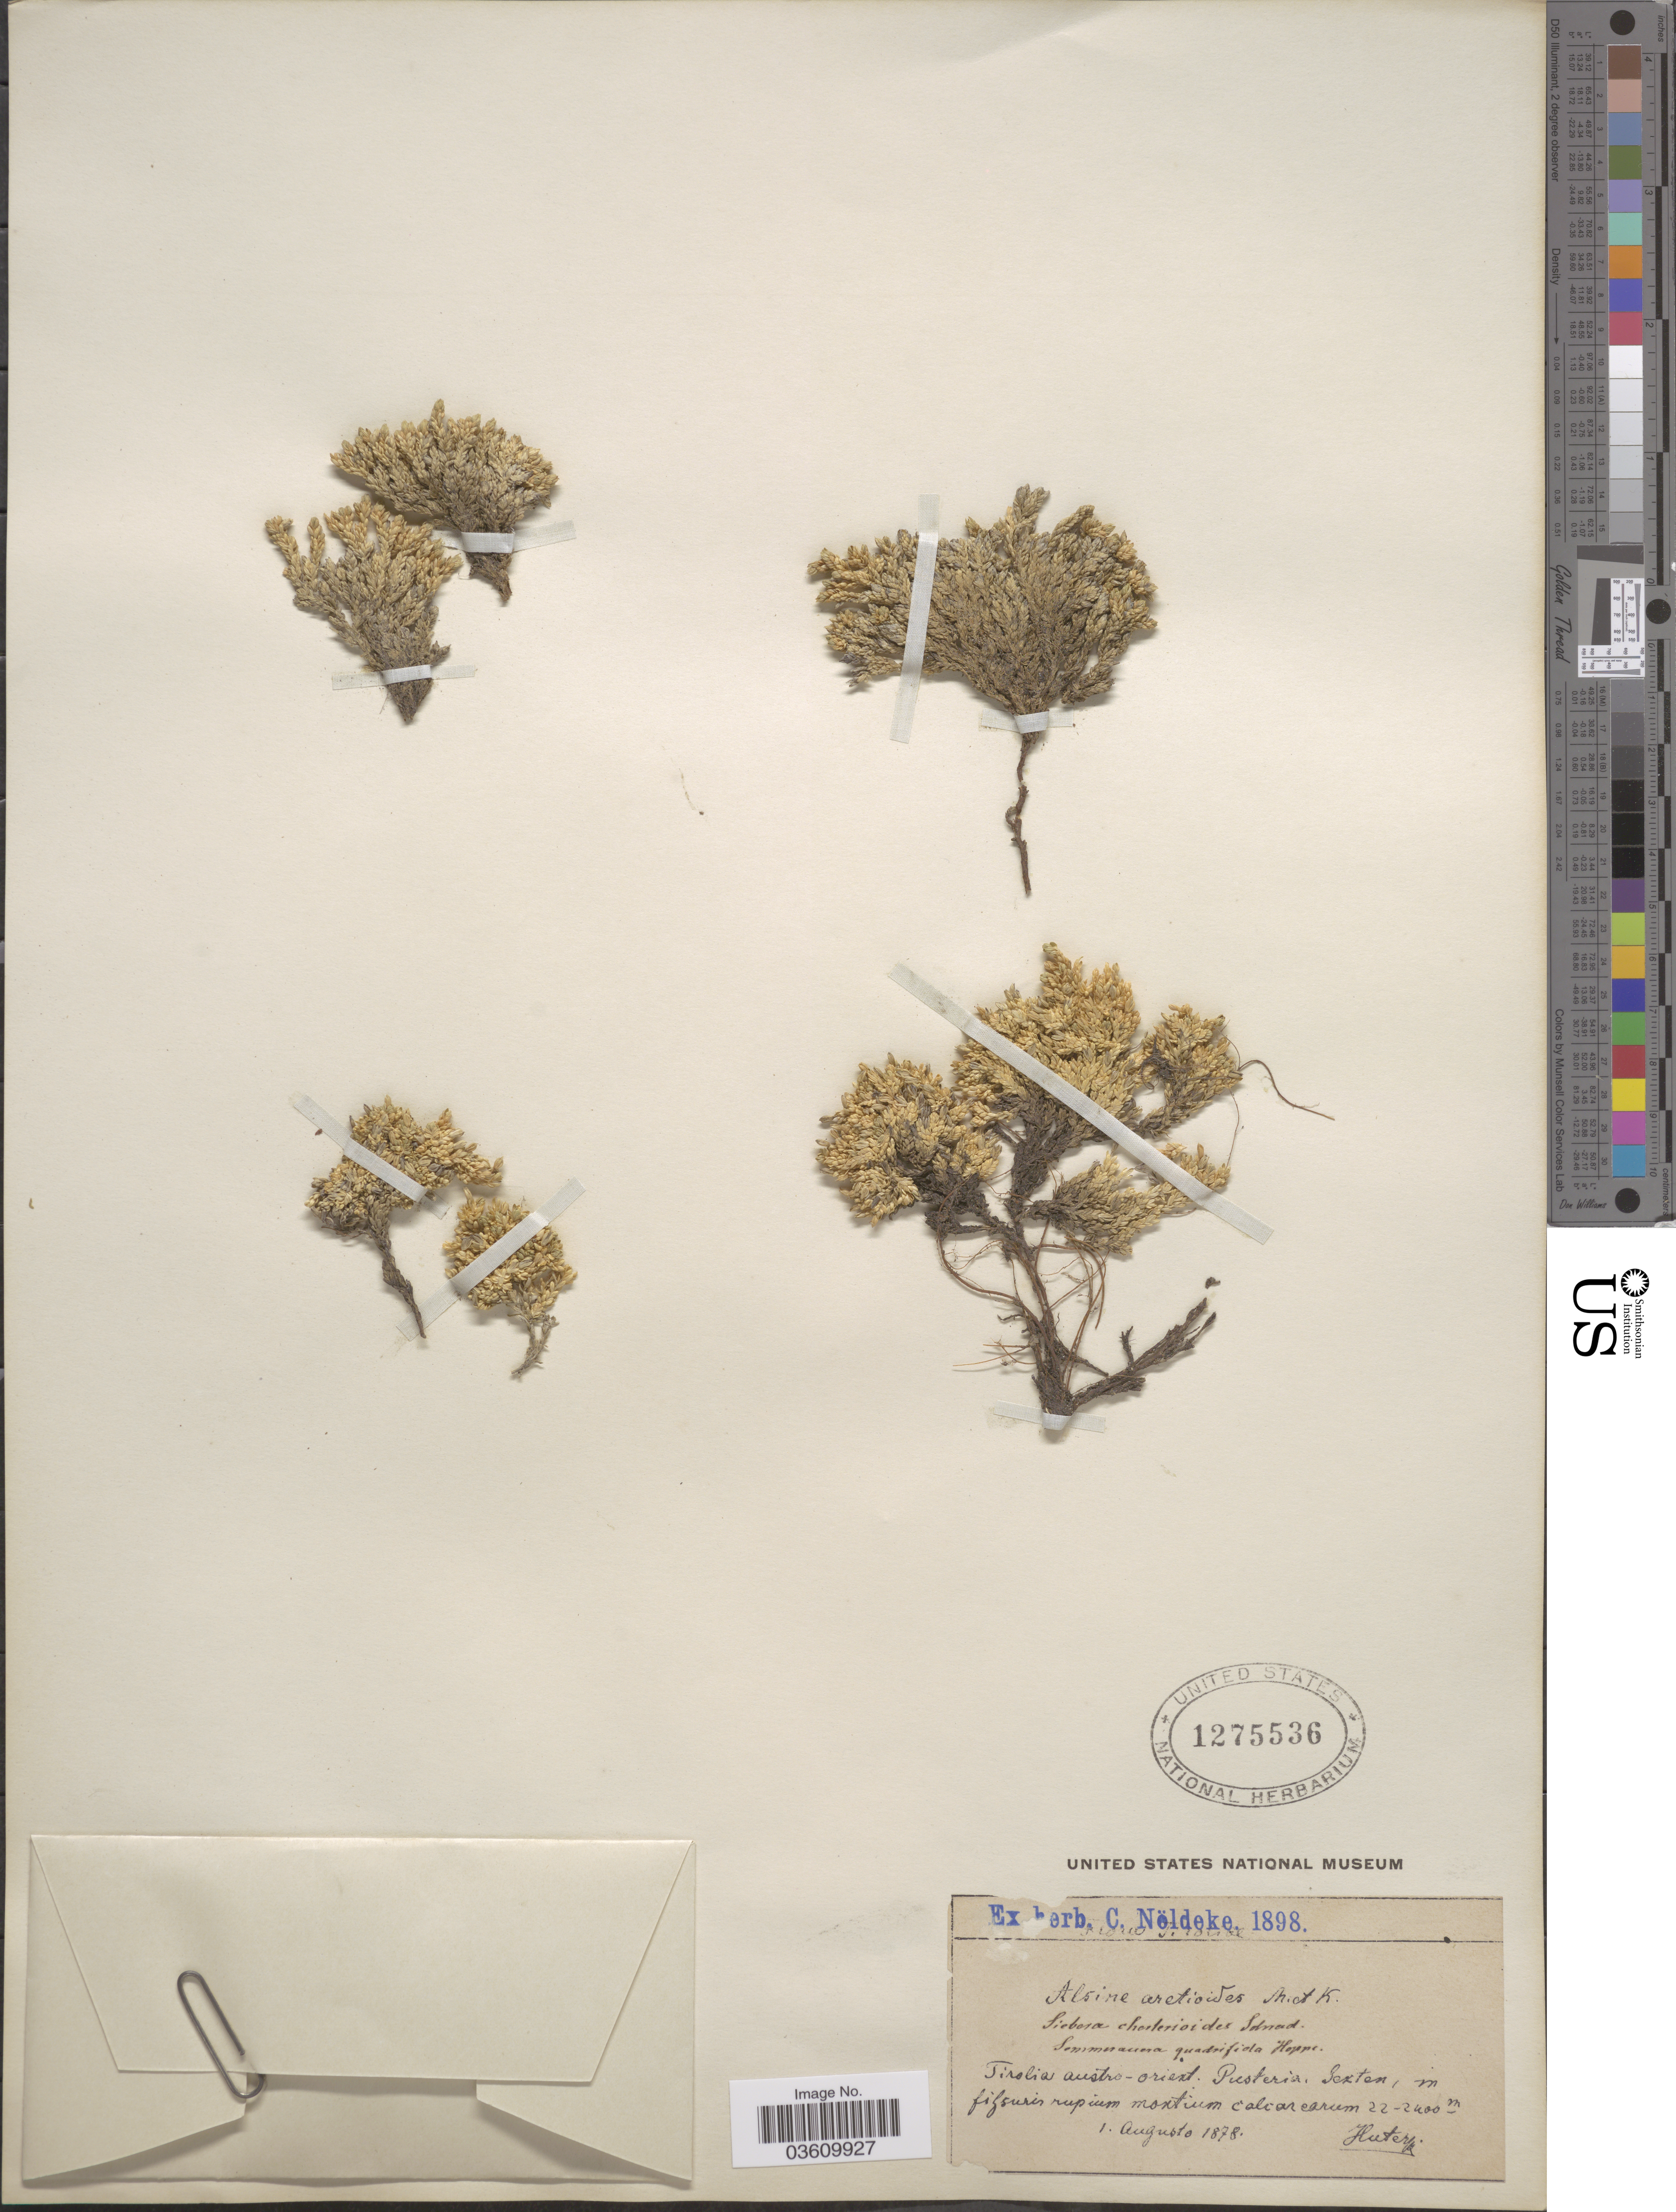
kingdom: Plantae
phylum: Tracheophyta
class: Magnoliopsida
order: Caryophyllales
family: Caryophyllaceae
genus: Facchinia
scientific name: Facchinia cherlerioides subsp. aretioides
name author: (Port. ex J. Gay) Dillenb. & Kadereit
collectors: -. Huter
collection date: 1878-08-01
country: Italy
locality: Tirolia austro-orient. Pusteria. Sexten, in figsuris rupicum mortium calcarcarum.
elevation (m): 2200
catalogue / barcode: US 1275536